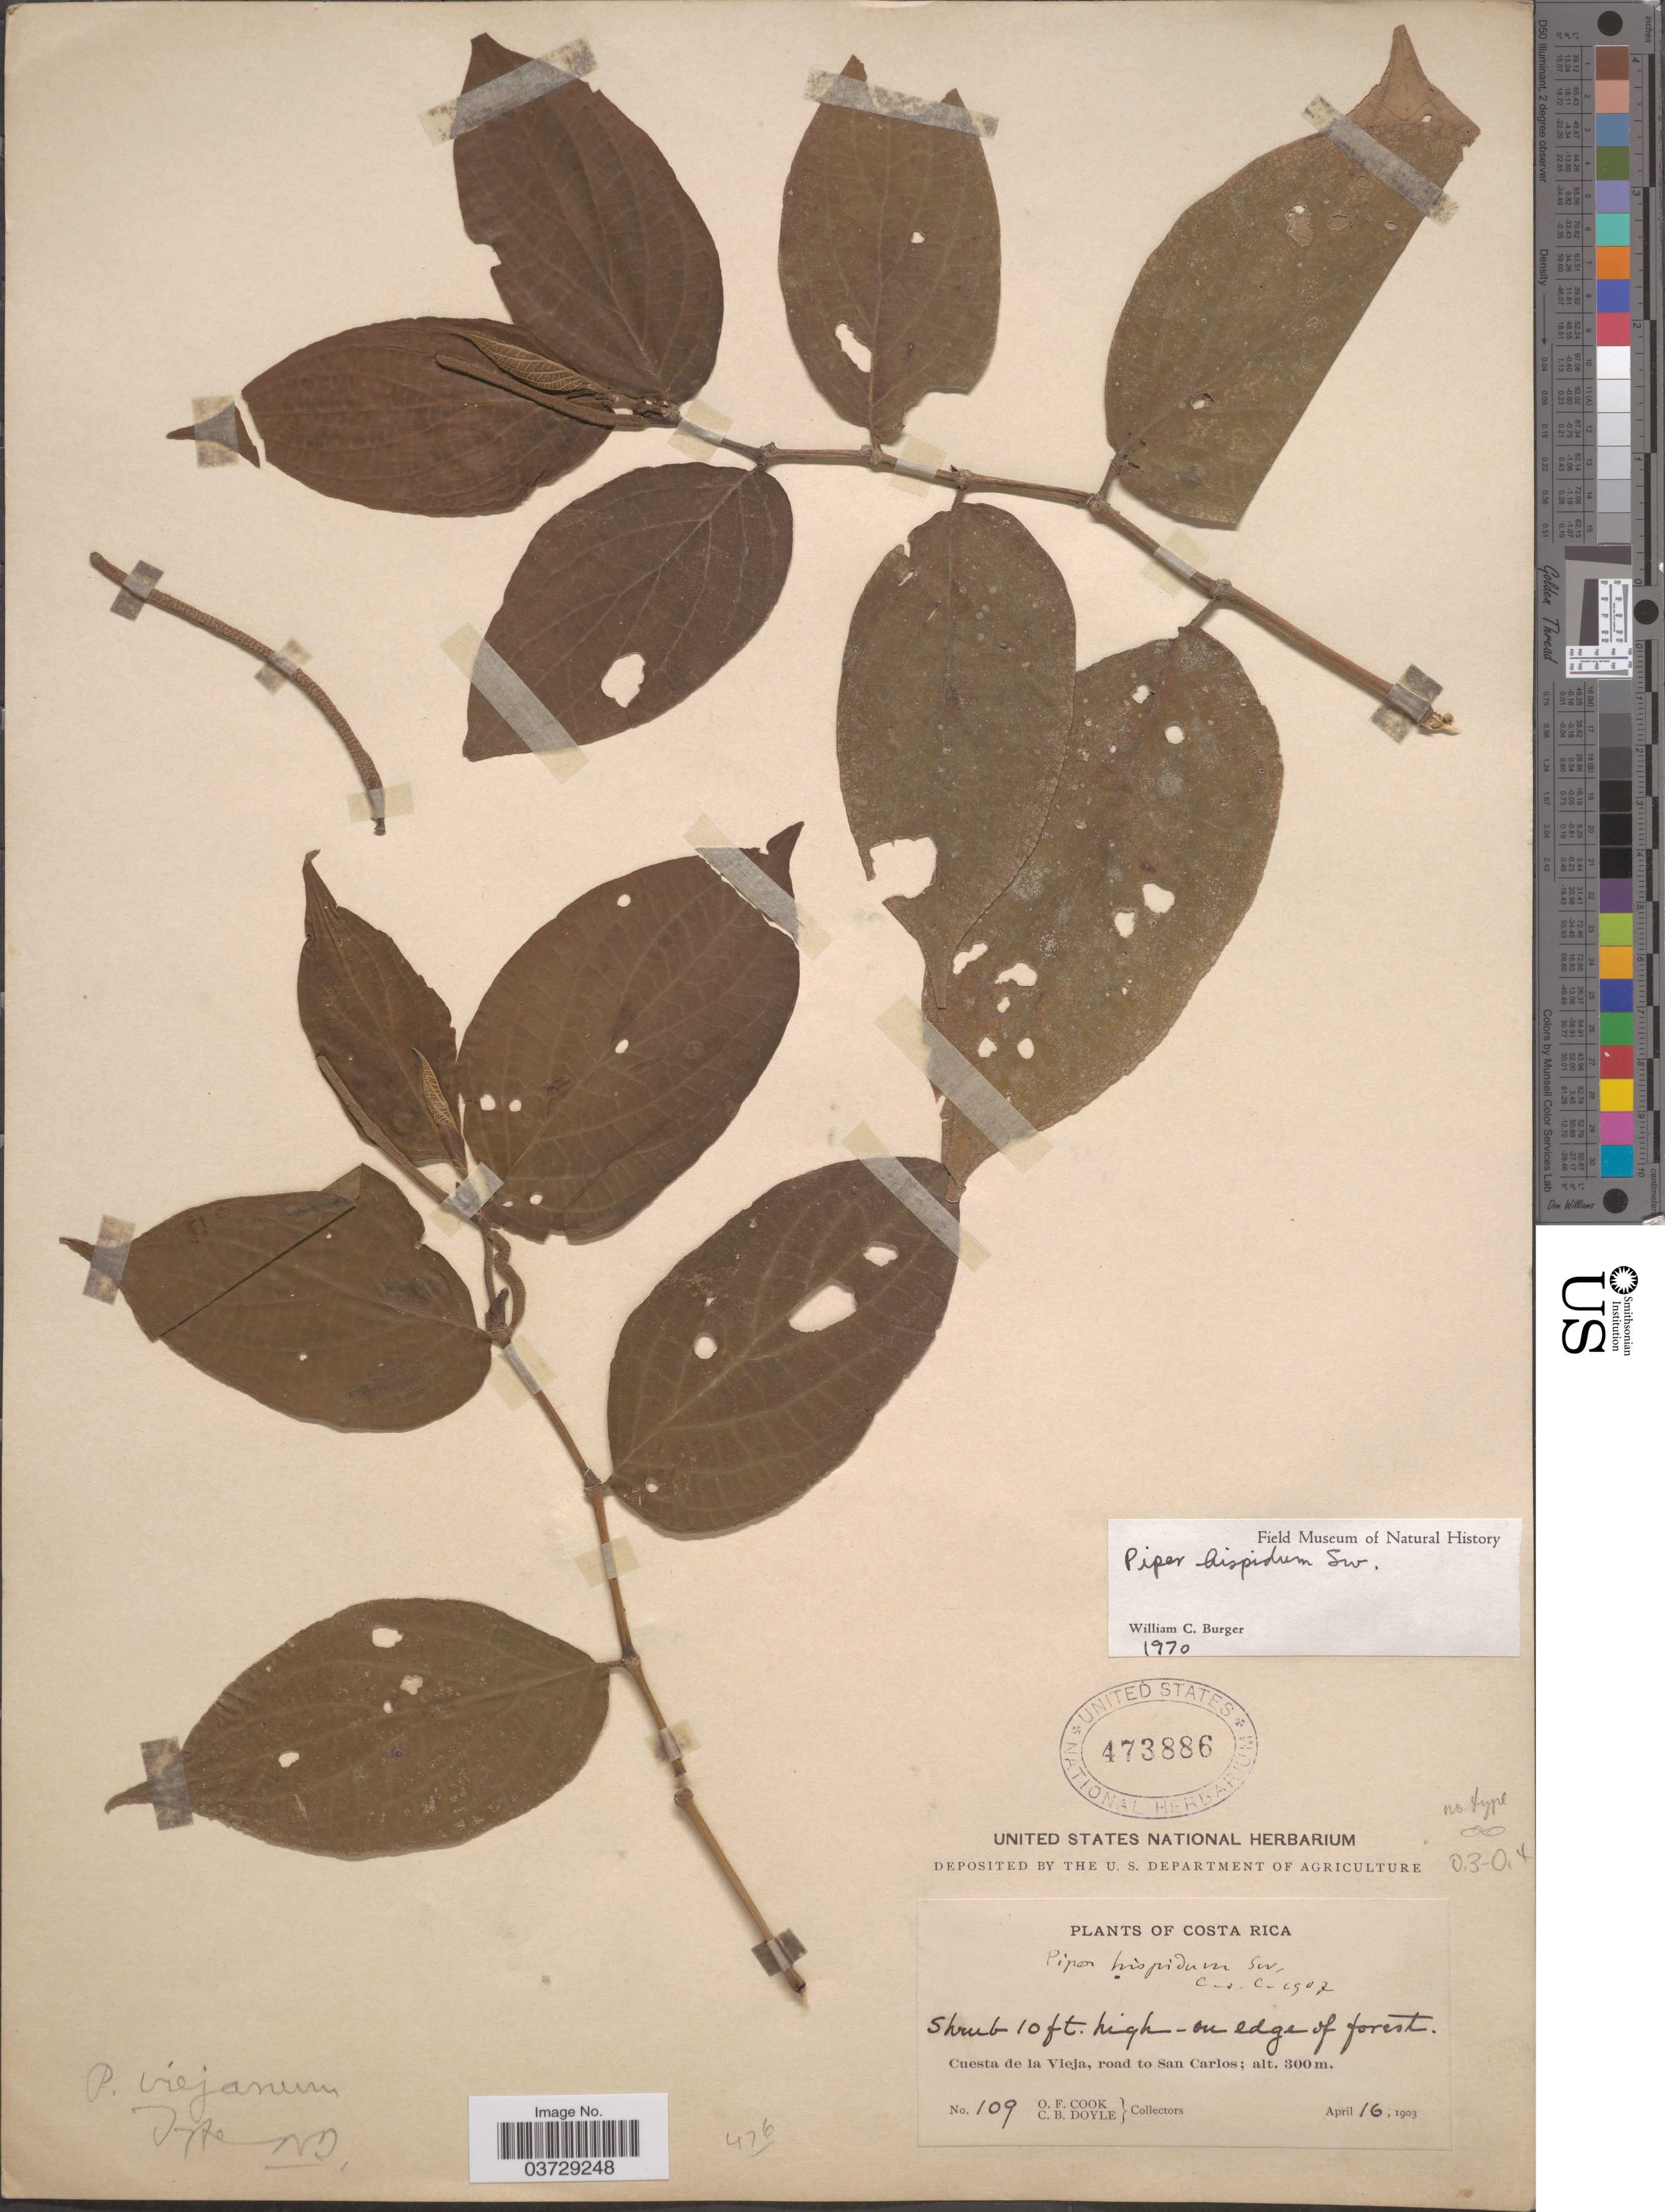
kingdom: Plantae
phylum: Tracheophyta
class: Magnoliopsida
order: Piperales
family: Piperaceae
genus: Piper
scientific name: Piper hispidum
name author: Sw.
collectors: O. F. Cook & C. Doyle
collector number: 109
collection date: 1903-04-16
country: Costa Rica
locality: Cuesta de la Vieja, road to San Carlos.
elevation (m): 300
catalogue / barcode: US 473886